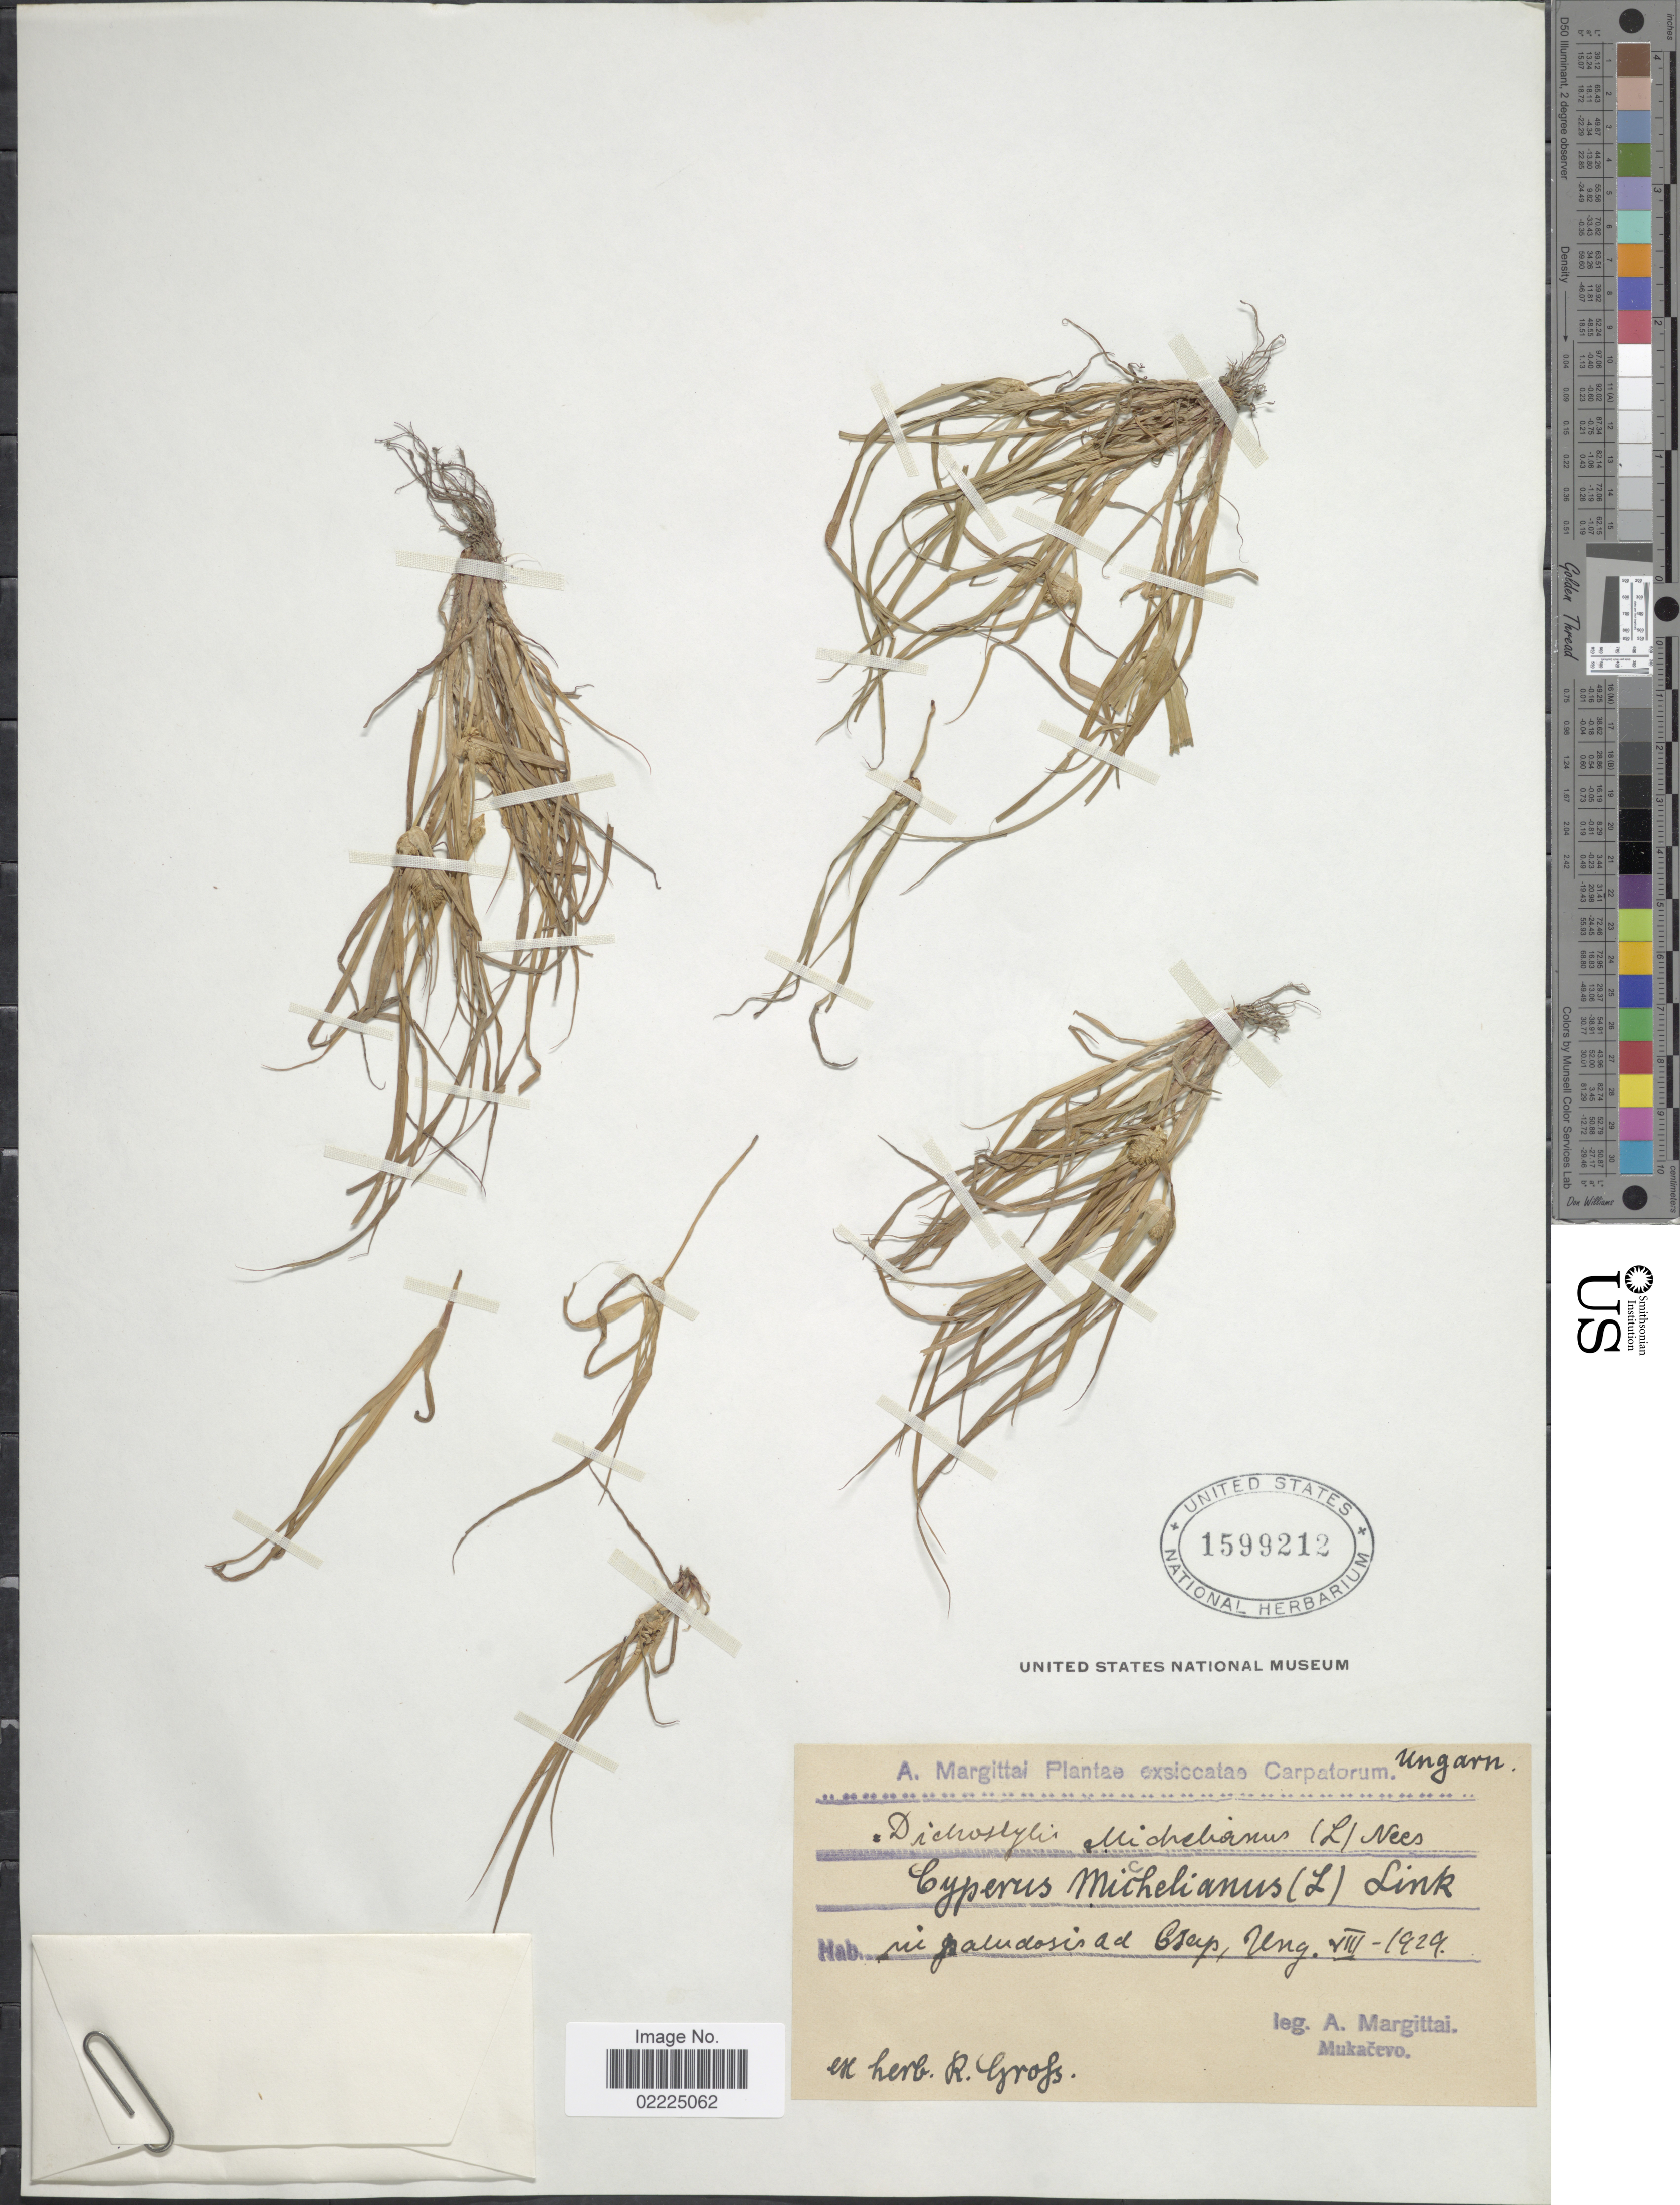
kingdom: Plantae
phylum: Tracheophyta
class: Liliopsida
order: Poales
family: Cyperaceae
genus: Cyperus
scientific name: Cyperus michelianus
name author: (L.) Delile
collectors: A. Margittai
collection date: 1929-08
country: Hungary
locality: In paludosis ad Csap, Ung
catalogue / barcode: US 1599212